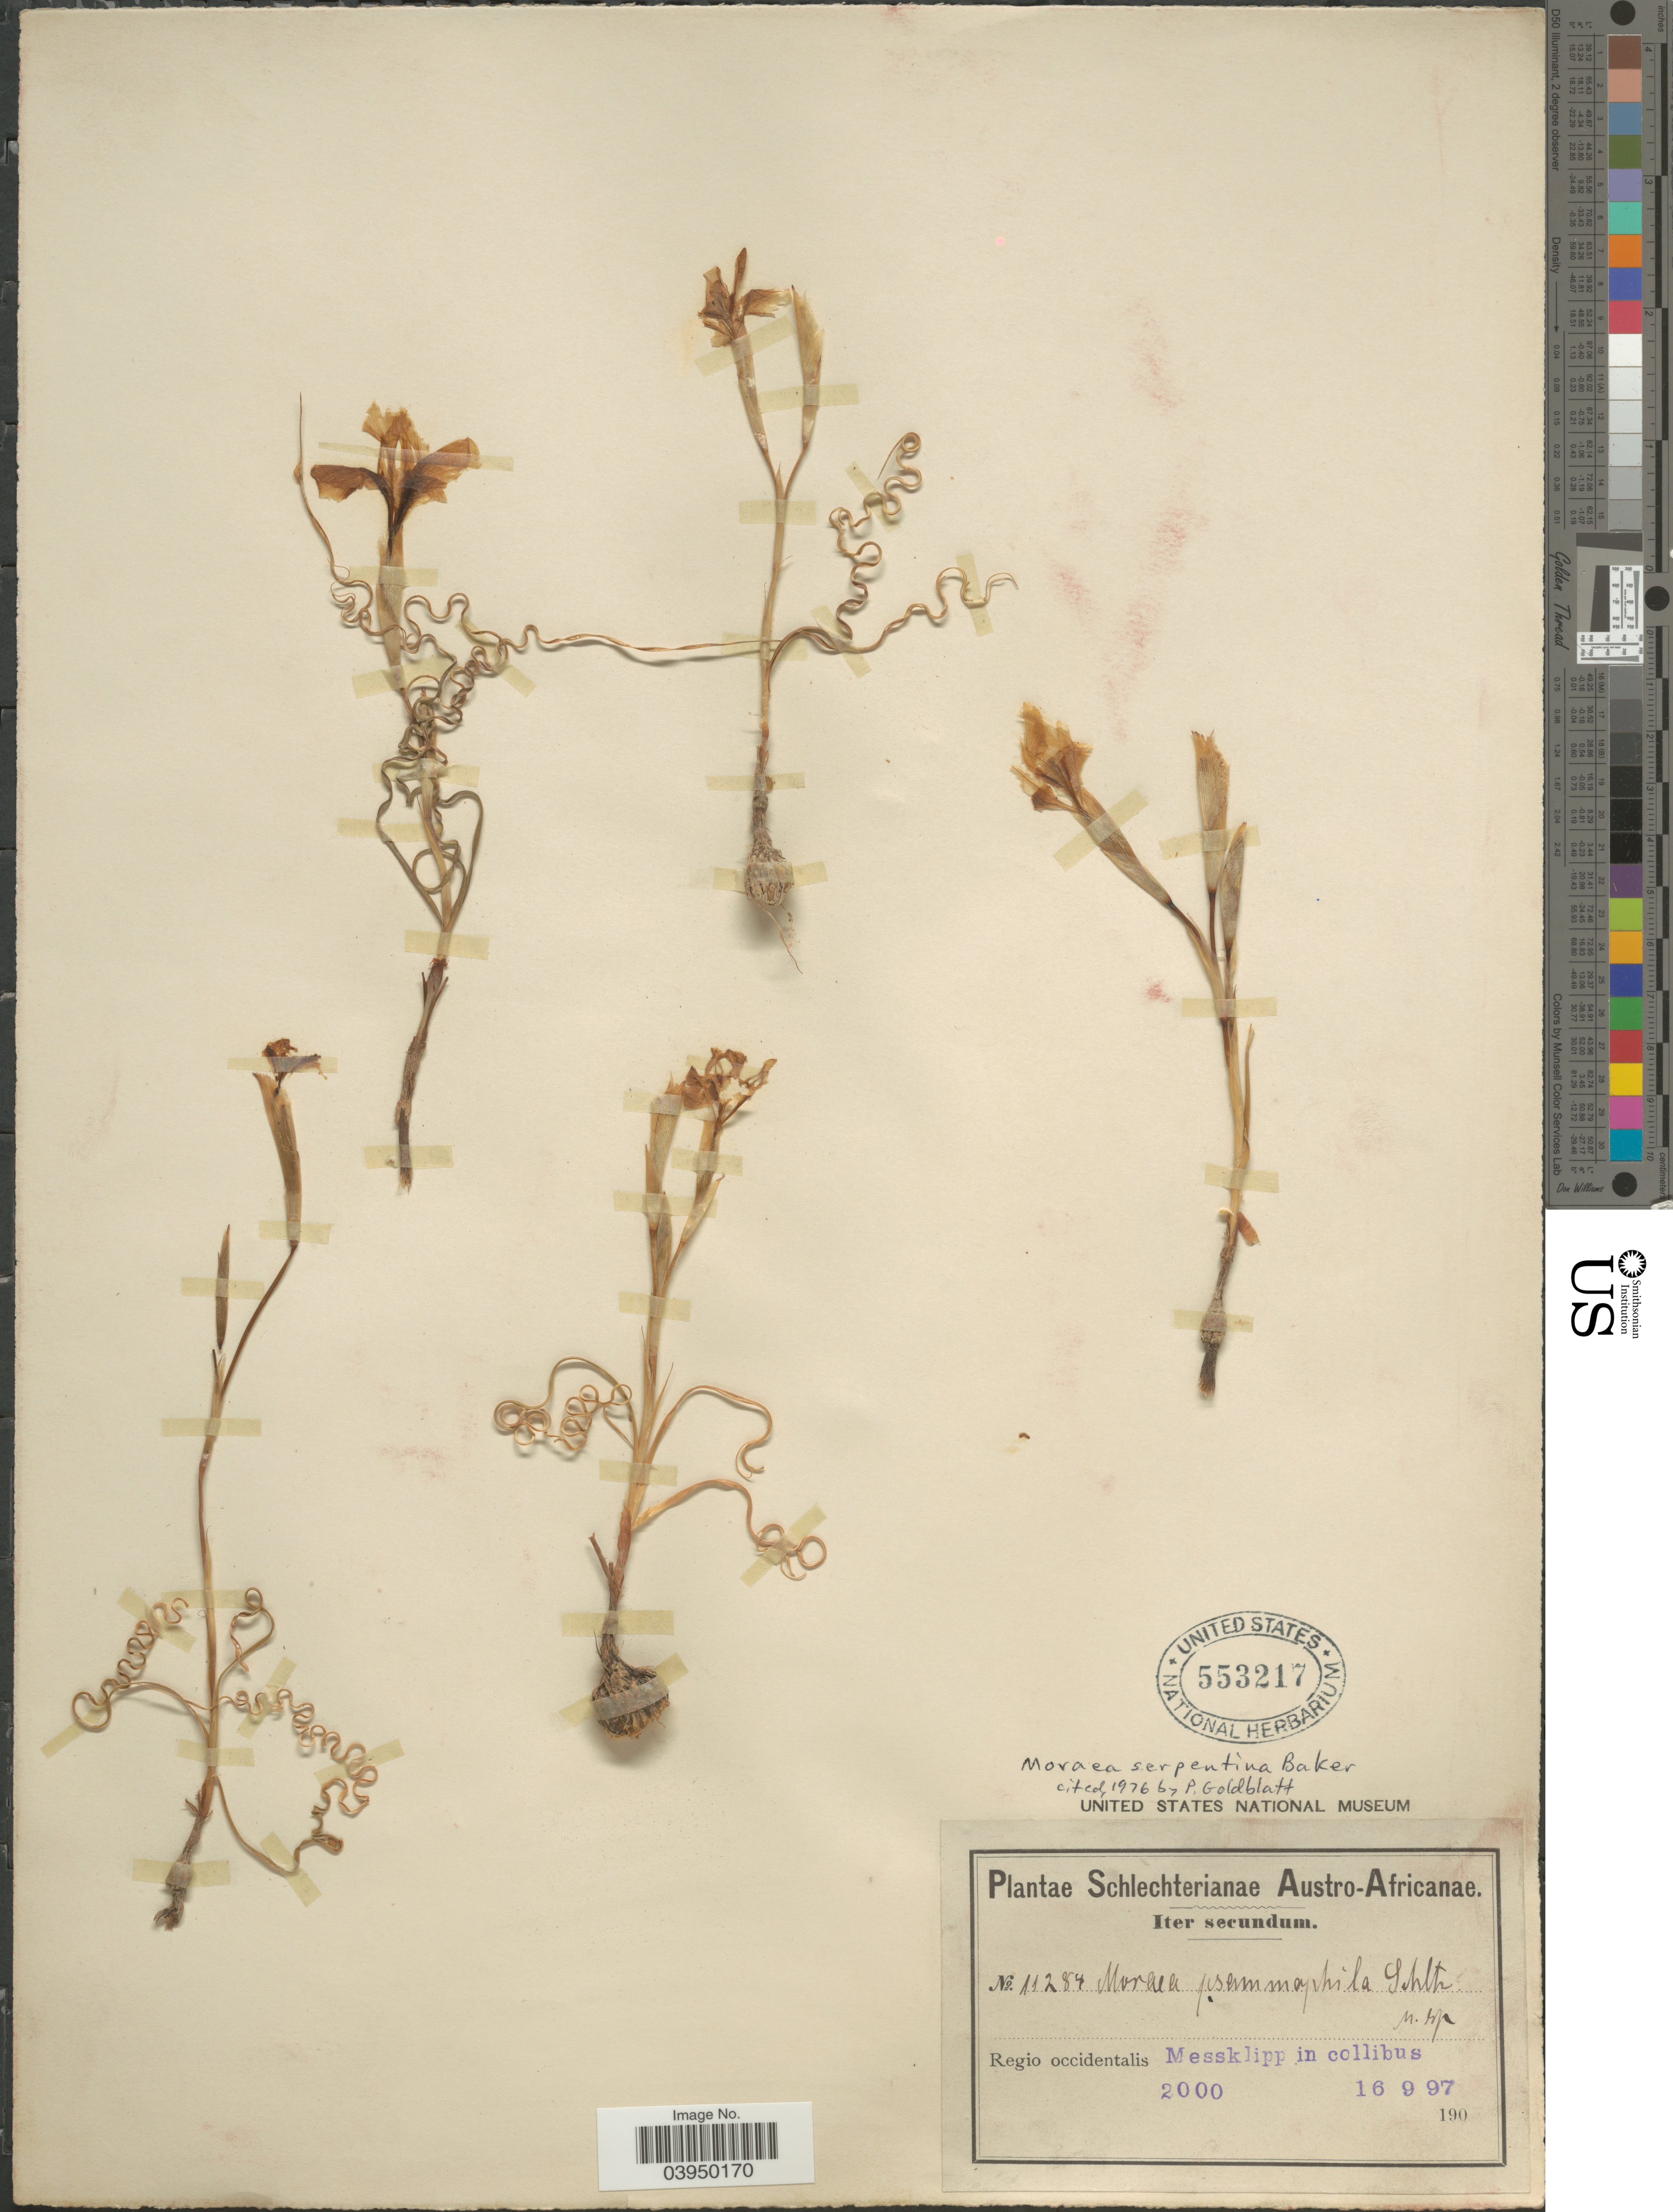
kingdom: Plantae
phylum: Tracheophyta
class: Liliopsida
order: Asparagales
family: Iridaceae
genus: Moraea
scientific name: Moraea serpentina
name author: Baker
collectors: Schlechter, --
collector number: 11284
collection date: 1997-09-16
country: South Africa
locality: Austro-Africanae. Regio occidentalis Messklipp in colibus.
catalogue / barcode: US 553217